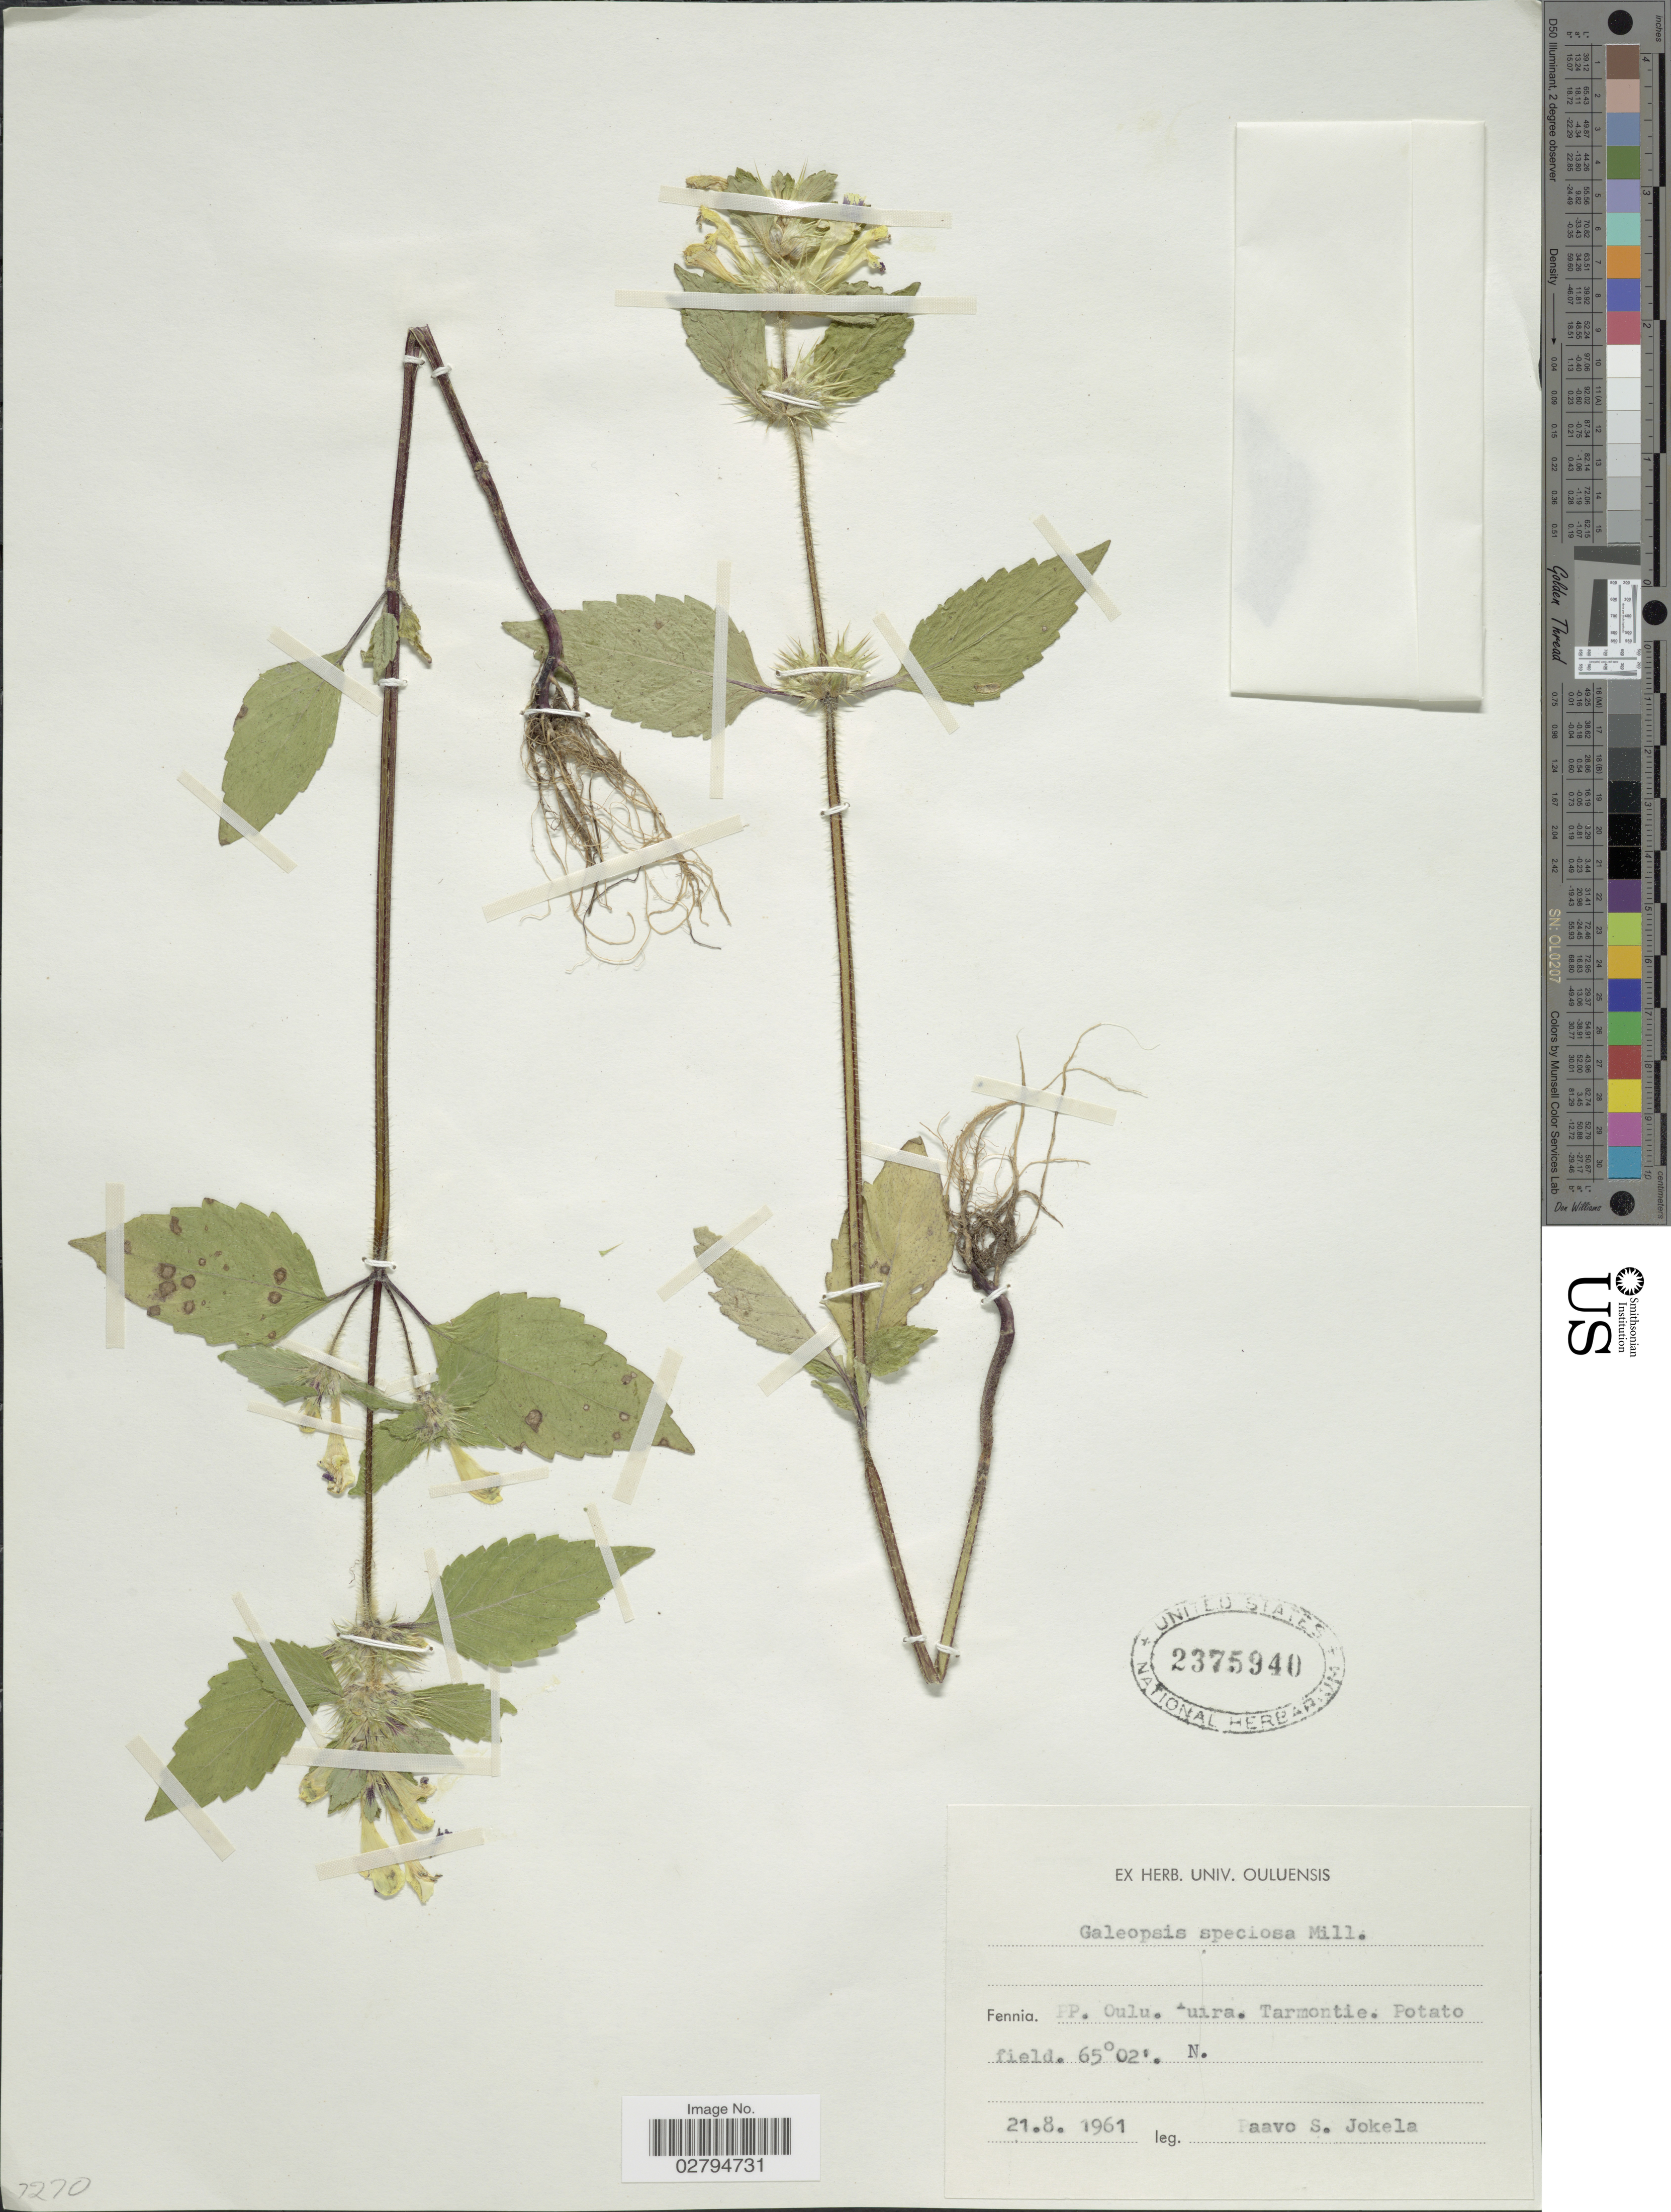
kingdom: Plantae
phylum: Tracheophyta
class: Magnoliopsida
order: Lamiales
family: Lamiaceae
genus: Galeopsis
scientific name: Galeopsis speciosa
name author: Mill.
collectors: P. Jokela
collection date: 1961-08-21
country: Finland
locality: Fennia. PP. Oulu. Tuira. Tarmontie. Potato field.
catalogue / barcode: US 2375940